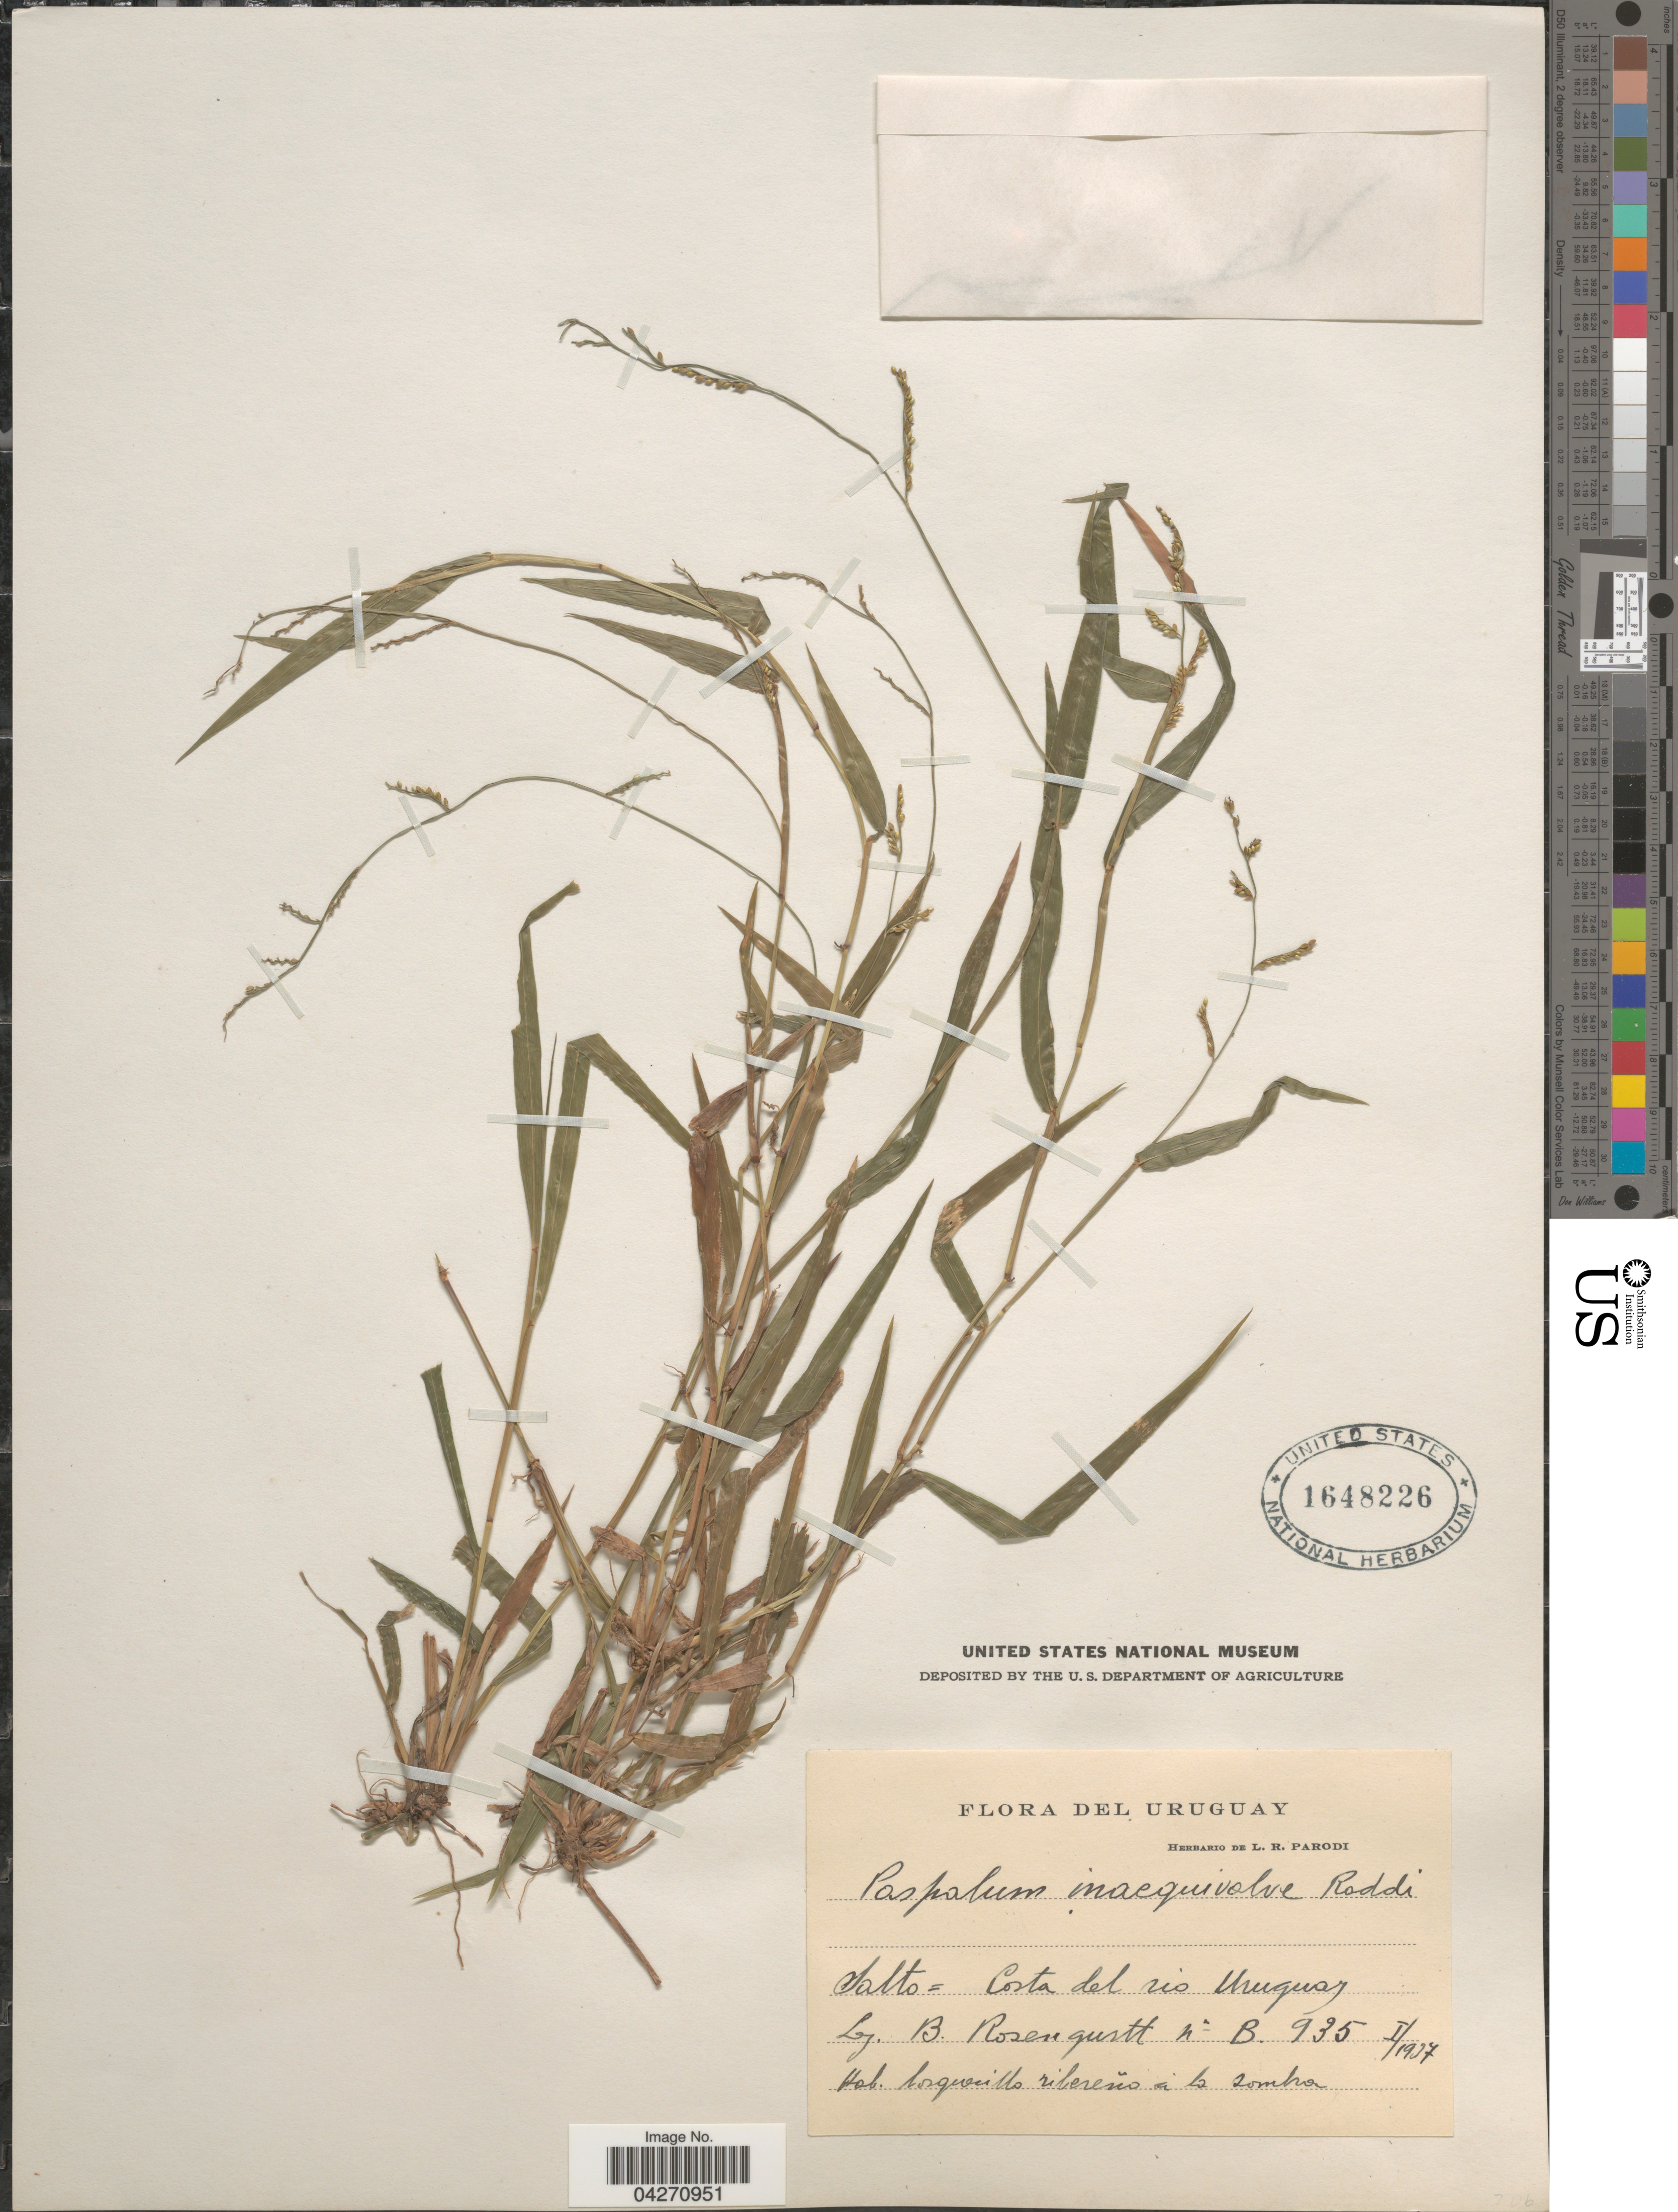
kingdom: Plantae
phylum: Tracheophyta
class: Liliopsida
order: Poales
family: Poaceae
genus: Paspalum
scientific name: Paspalum inaequivalve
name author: Raddi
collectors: B. Rosengurtt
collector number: B935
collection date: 1937-01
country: Uruguay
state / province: Salto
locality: Costa del rio Uruguay.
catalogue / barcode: US 1648226